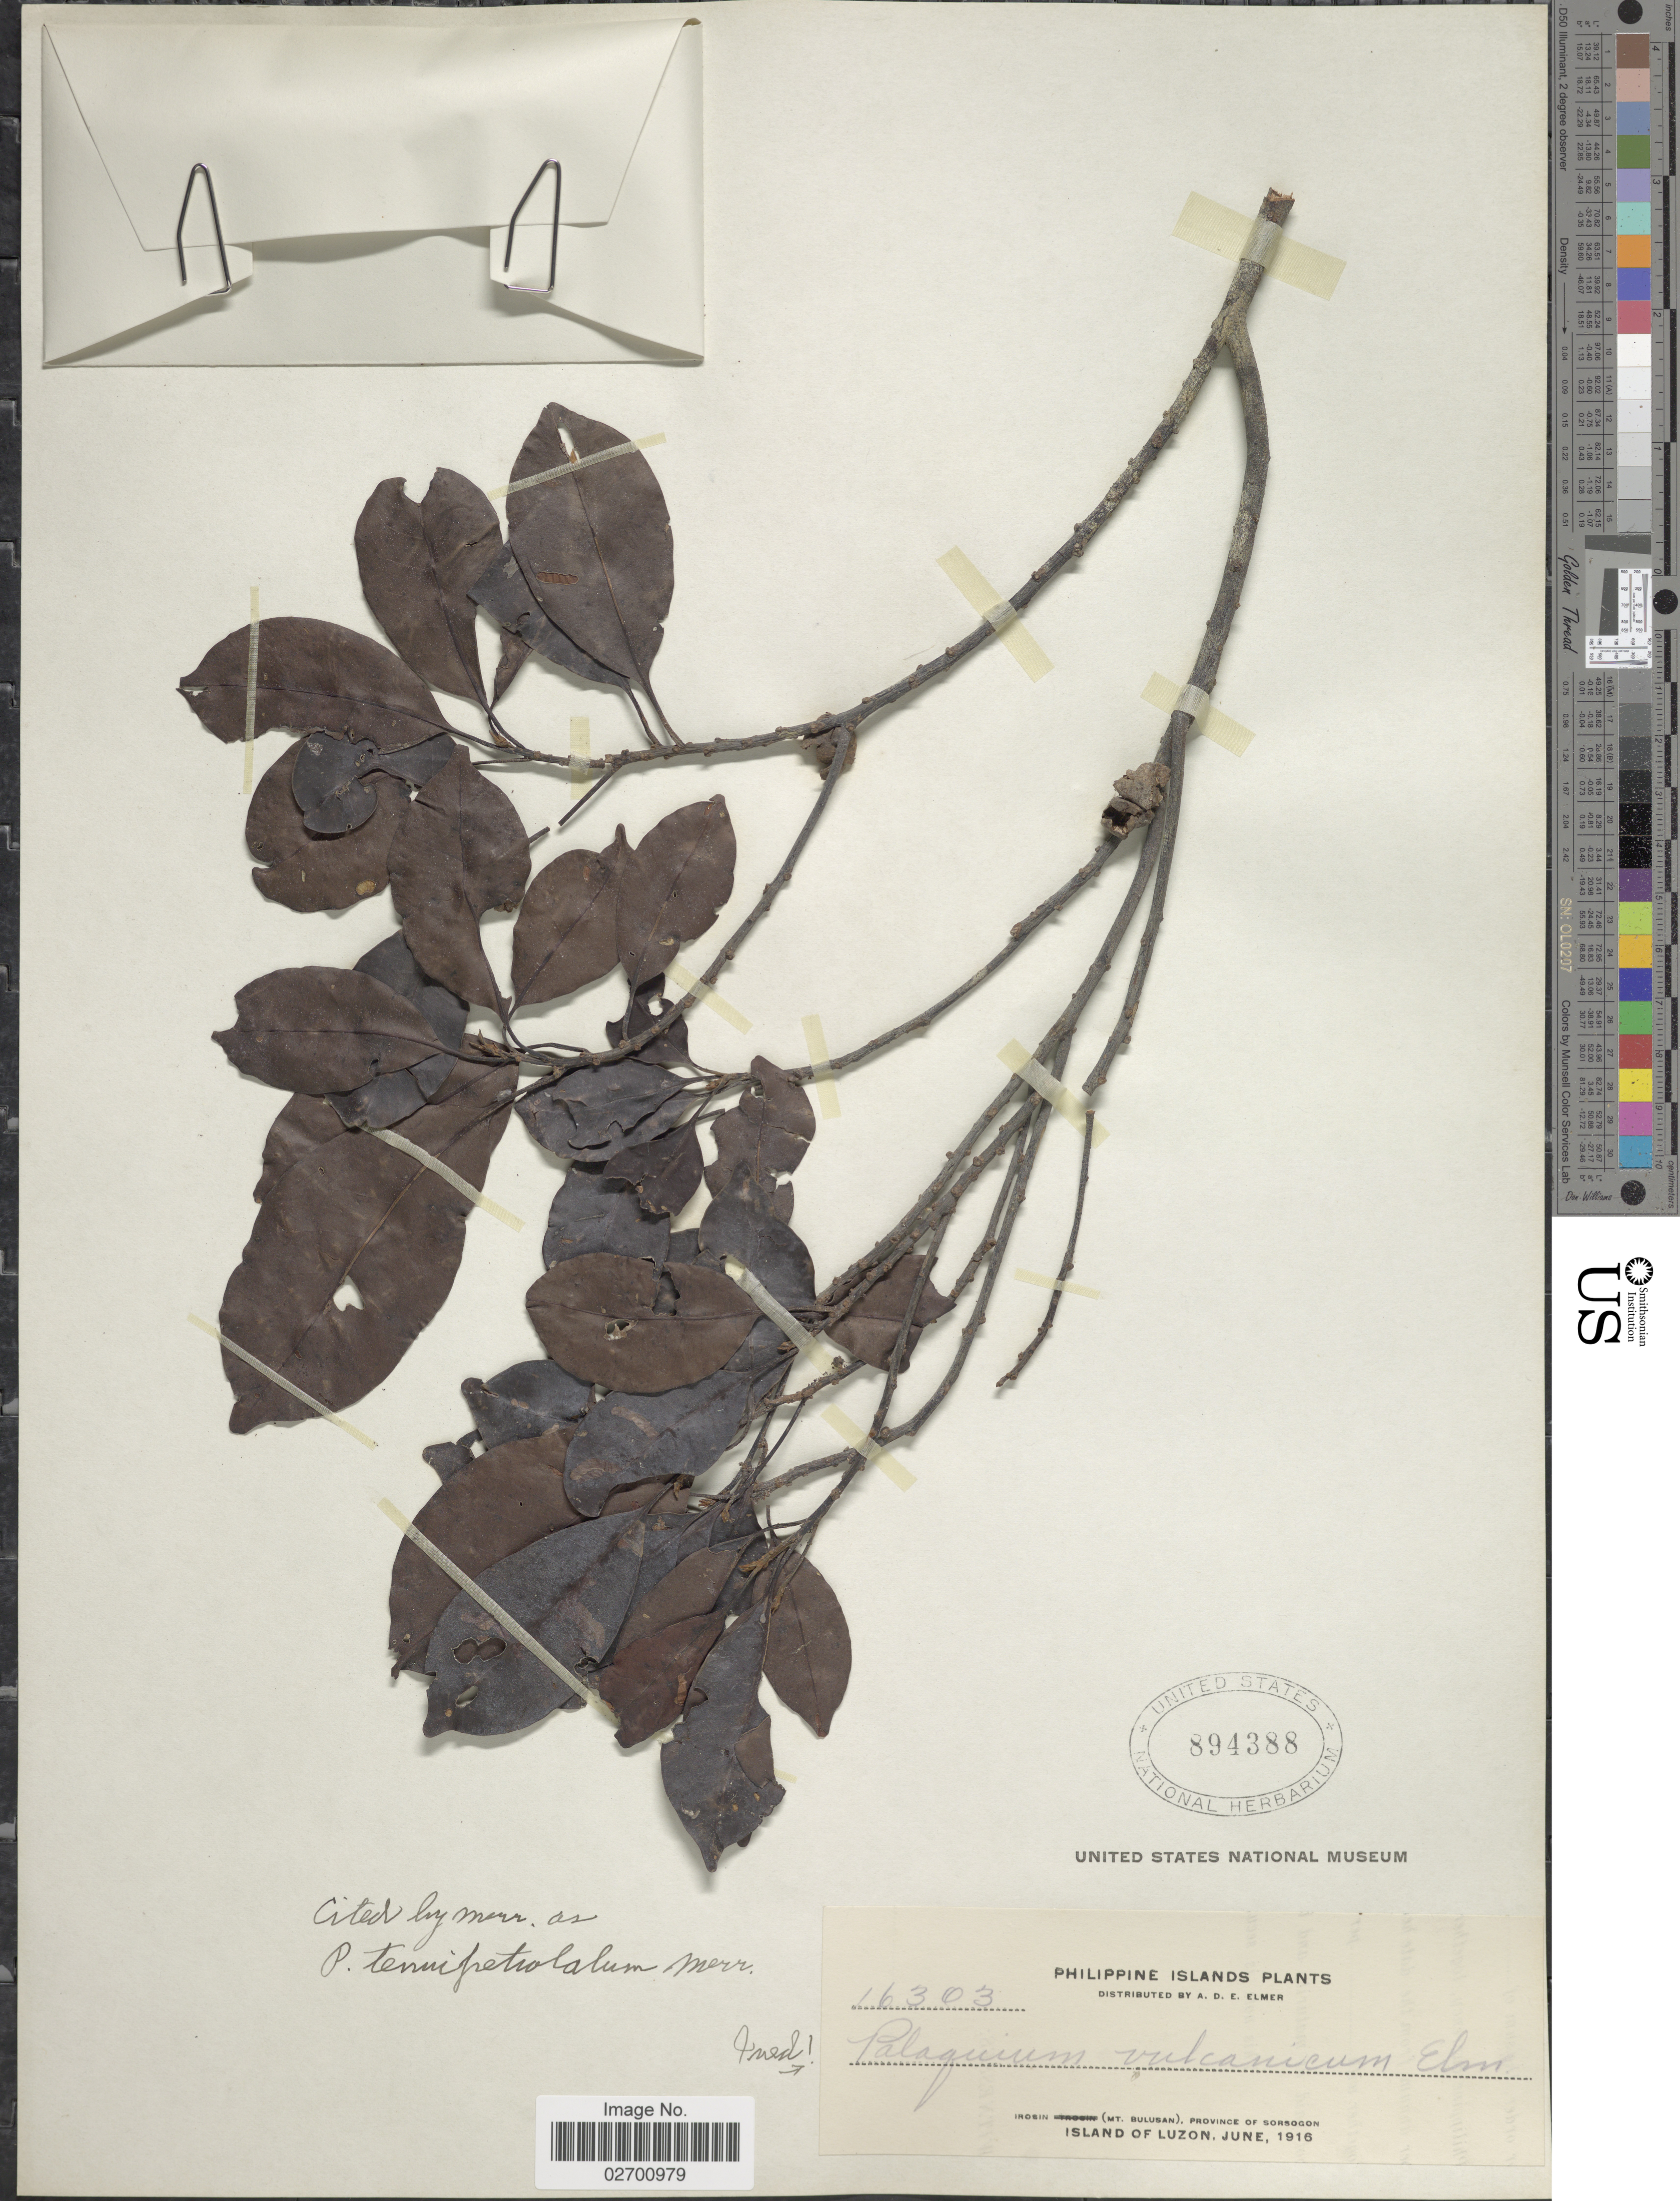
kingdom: Plantae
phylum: Tracheophyta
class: Magnoliopsida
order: Ericales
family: Sapotaceae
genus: Palaquium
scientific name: Palaquium tenuipetiolatum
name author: Merr.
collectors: A. D. E. Elmer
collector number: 16303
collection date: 1916-06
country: Philippines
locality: Philippine Islands. Irosin (Mt. Bulusan), Province of Sorsogon. Island of Luzon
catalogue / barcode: US 894388